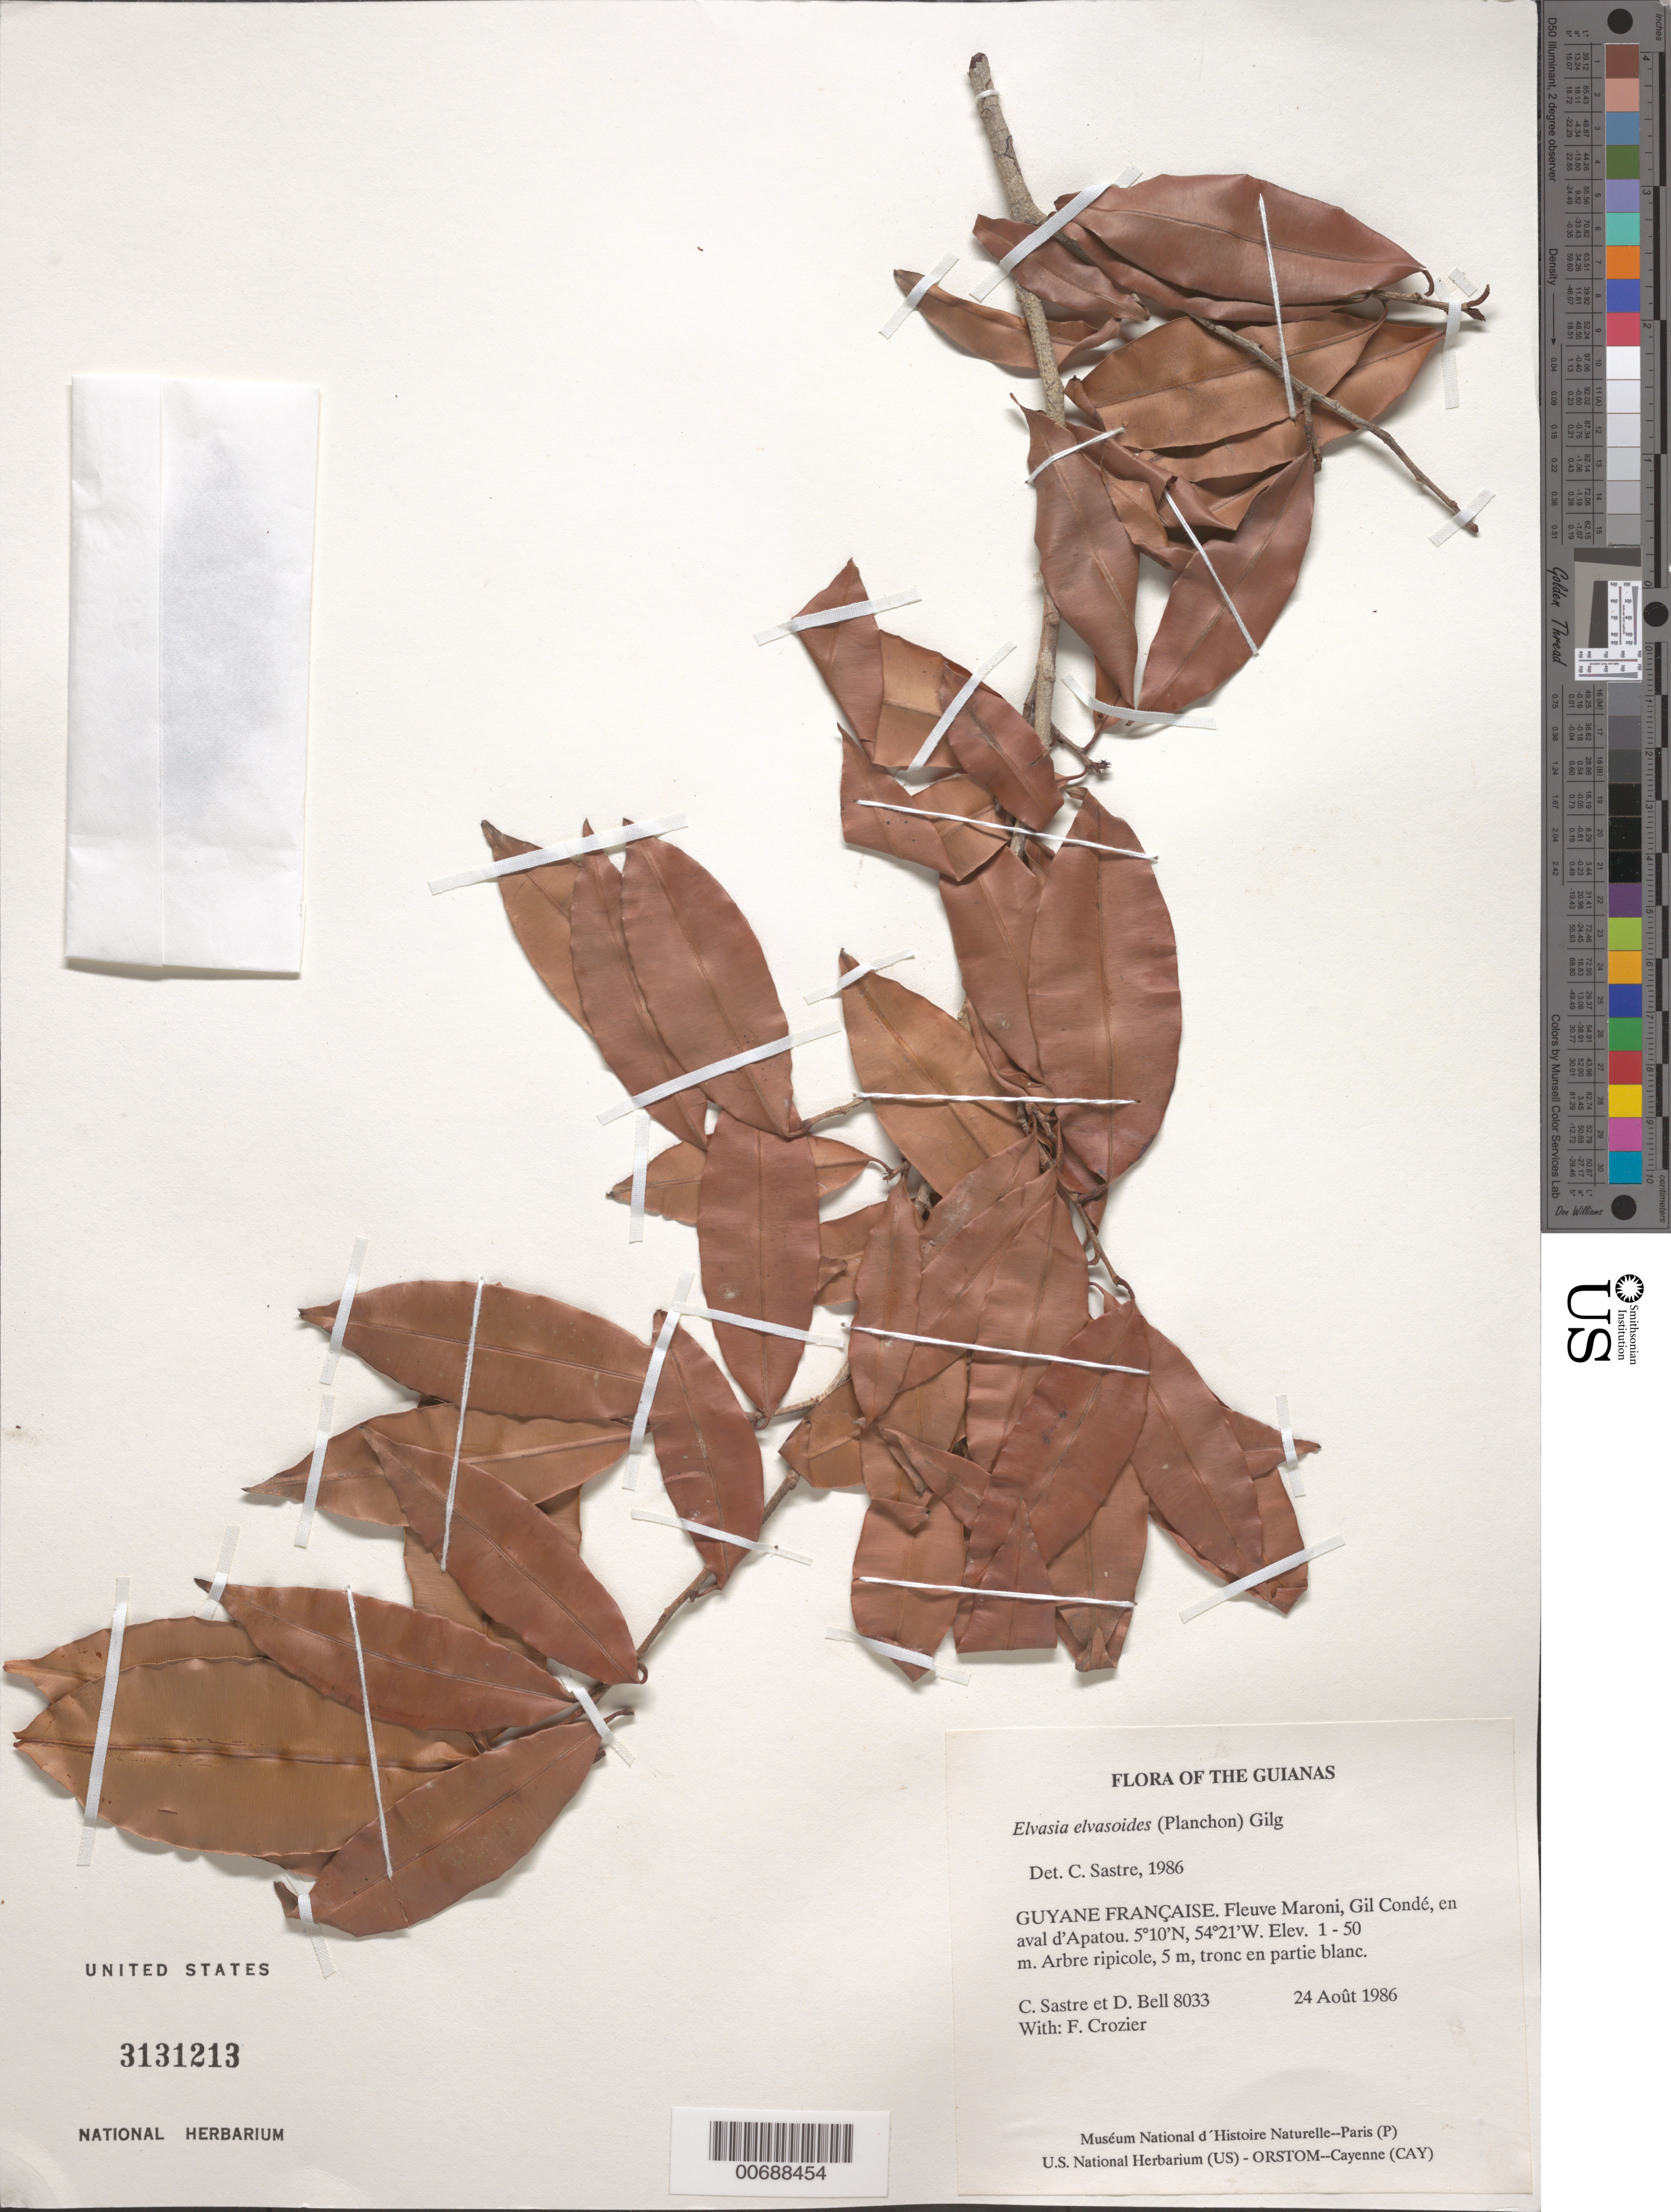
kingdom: Plantae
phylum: Tracheophyta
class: Magnoliopsida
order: Malpighiales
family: Ochnaceae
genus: Elvasia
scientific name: Elvasia elvasioides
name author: Gilg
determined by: Sastre, C. H. L.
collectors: C. H. L. Sastre, D. A. Bell & F. Crozier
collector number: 8033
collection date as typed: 24 August 1986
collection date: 1986-08-24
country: French Guiana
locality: Fleuve Maroni, Gil Condé, en aval d'Apatou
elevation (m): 1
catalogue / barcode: US 3131213